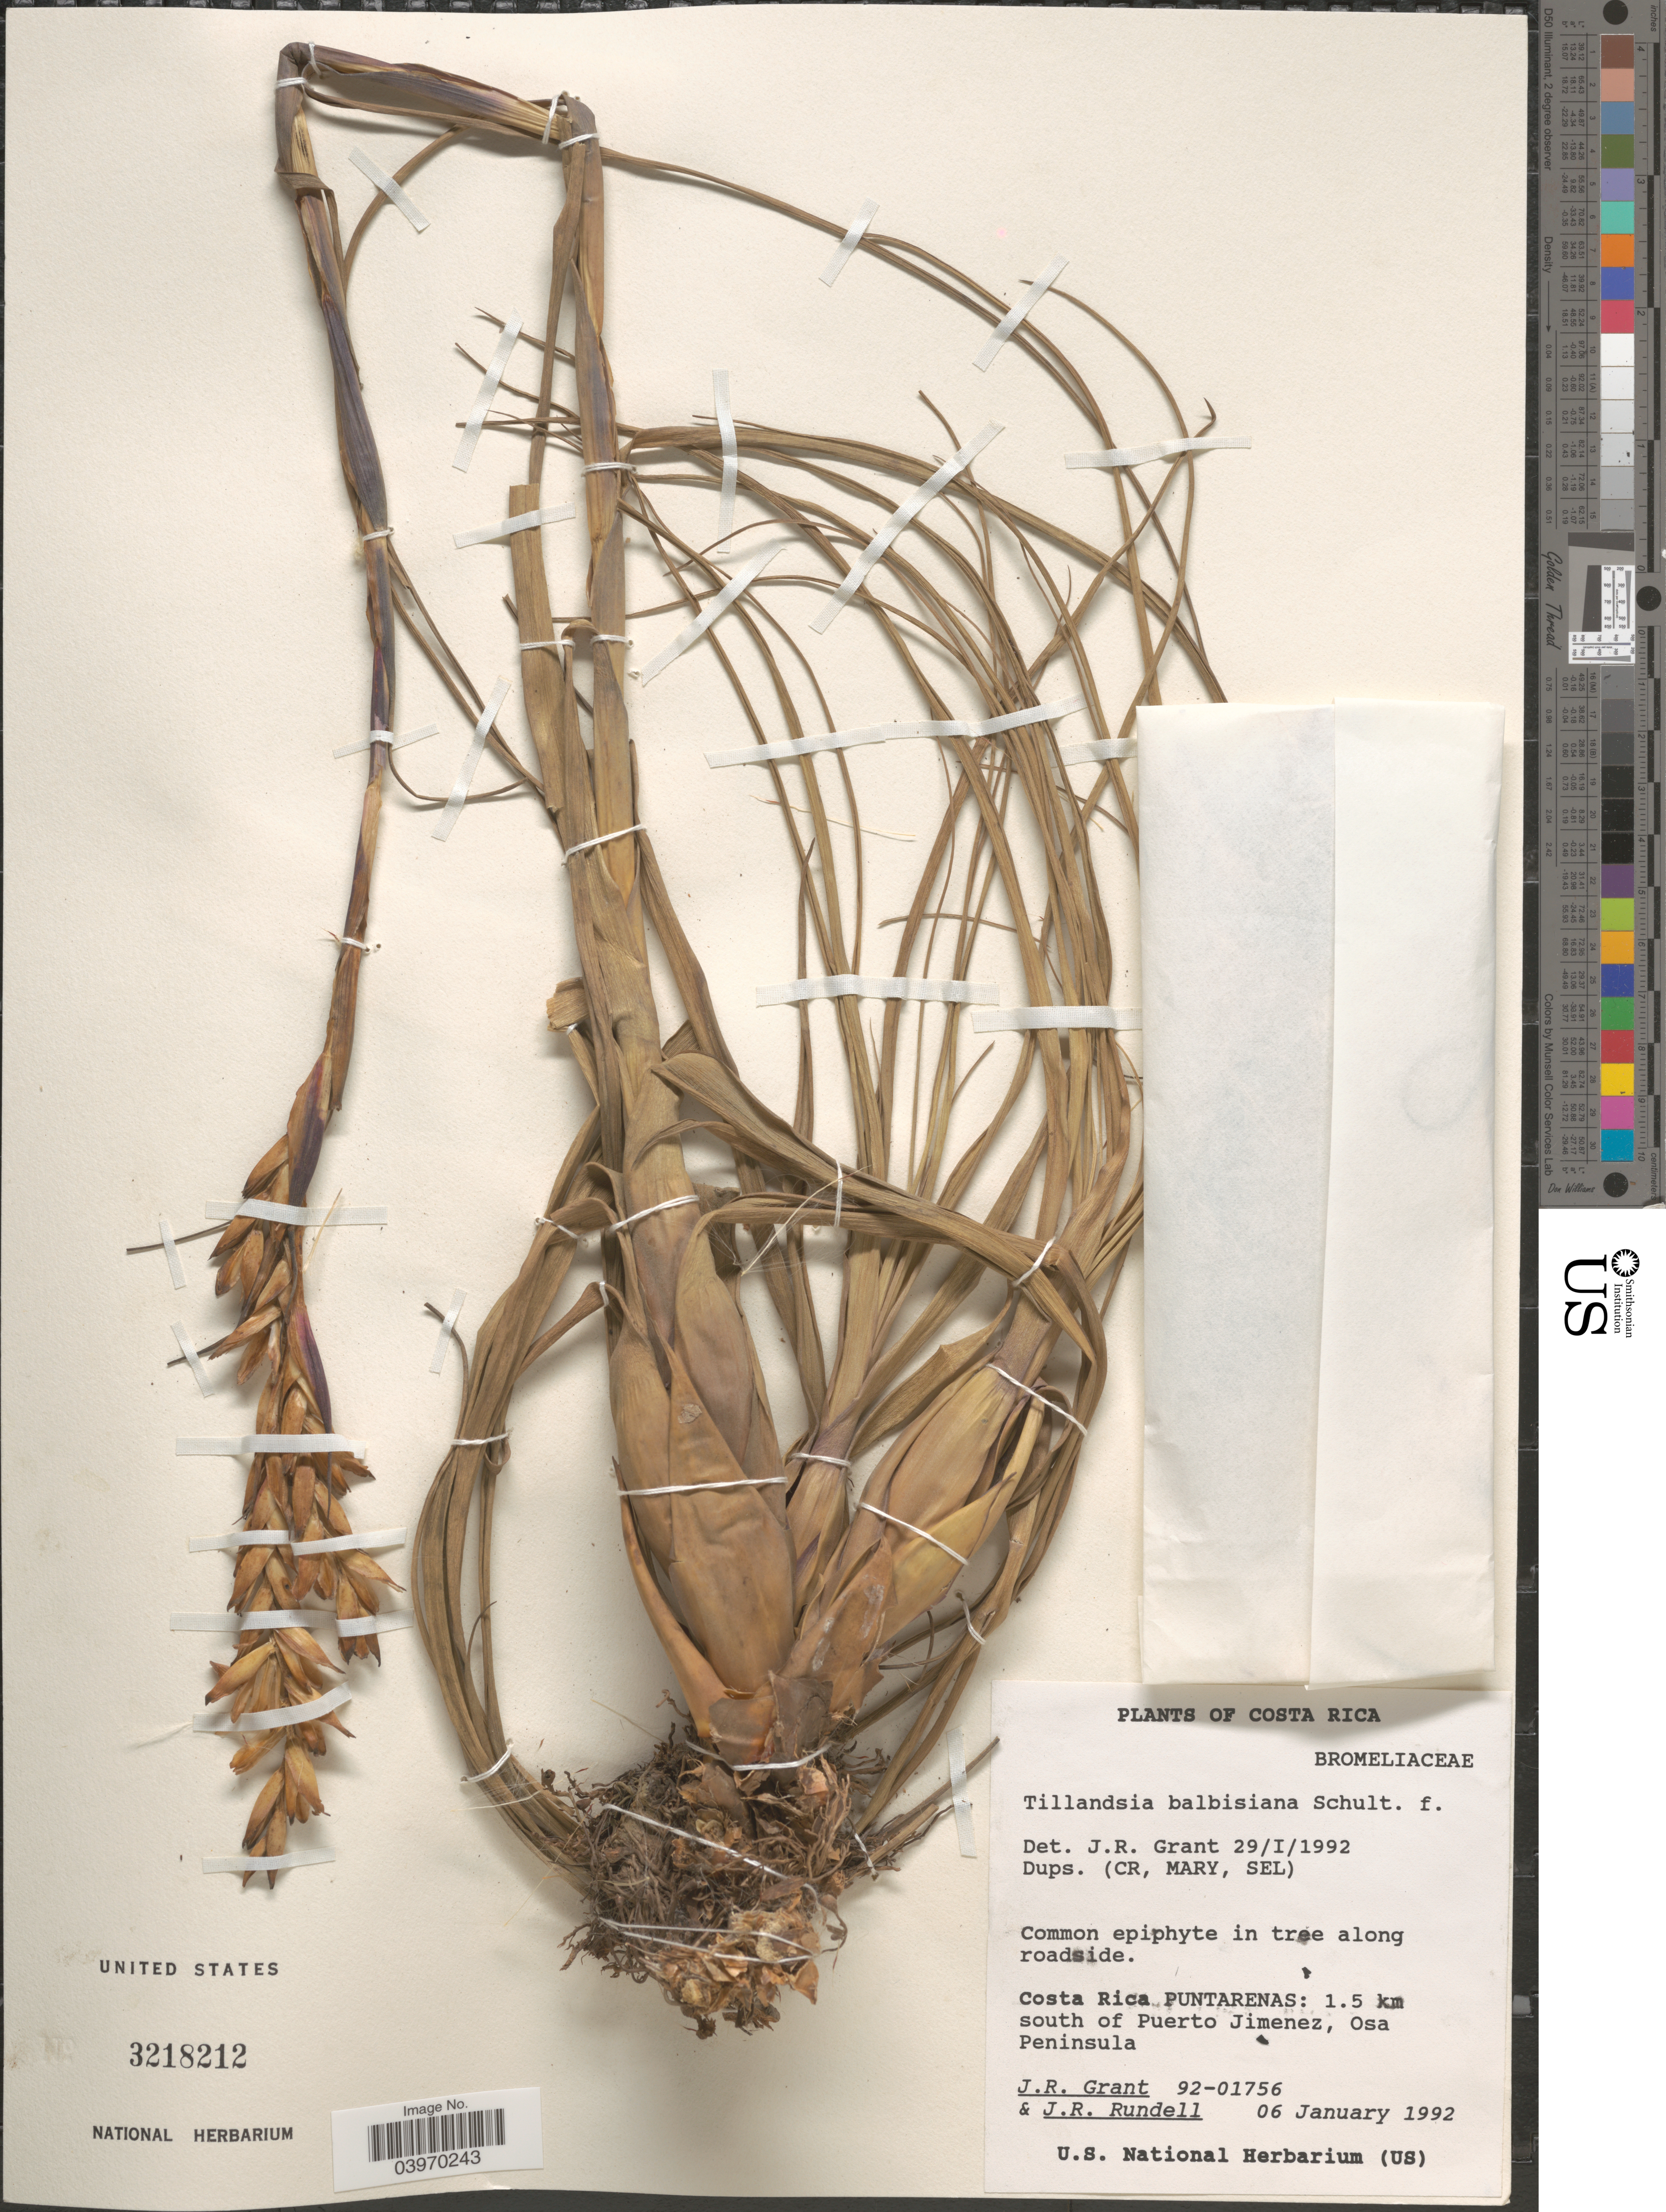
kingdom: Plantae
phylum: Tracheophyta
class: Liliopsida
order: Poales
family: Bromeliaceae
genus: Tillandsia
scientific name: Tillandsia balbisiana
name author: Schult. f.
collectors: J. Grant & J. R. Rundell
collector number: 92-01756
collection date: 1992-01-06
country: Costa Rica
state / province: Puntarenas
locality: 1.5 km south of Puerto Jimenez, Osa Peninsula.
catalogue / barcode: US 3218212